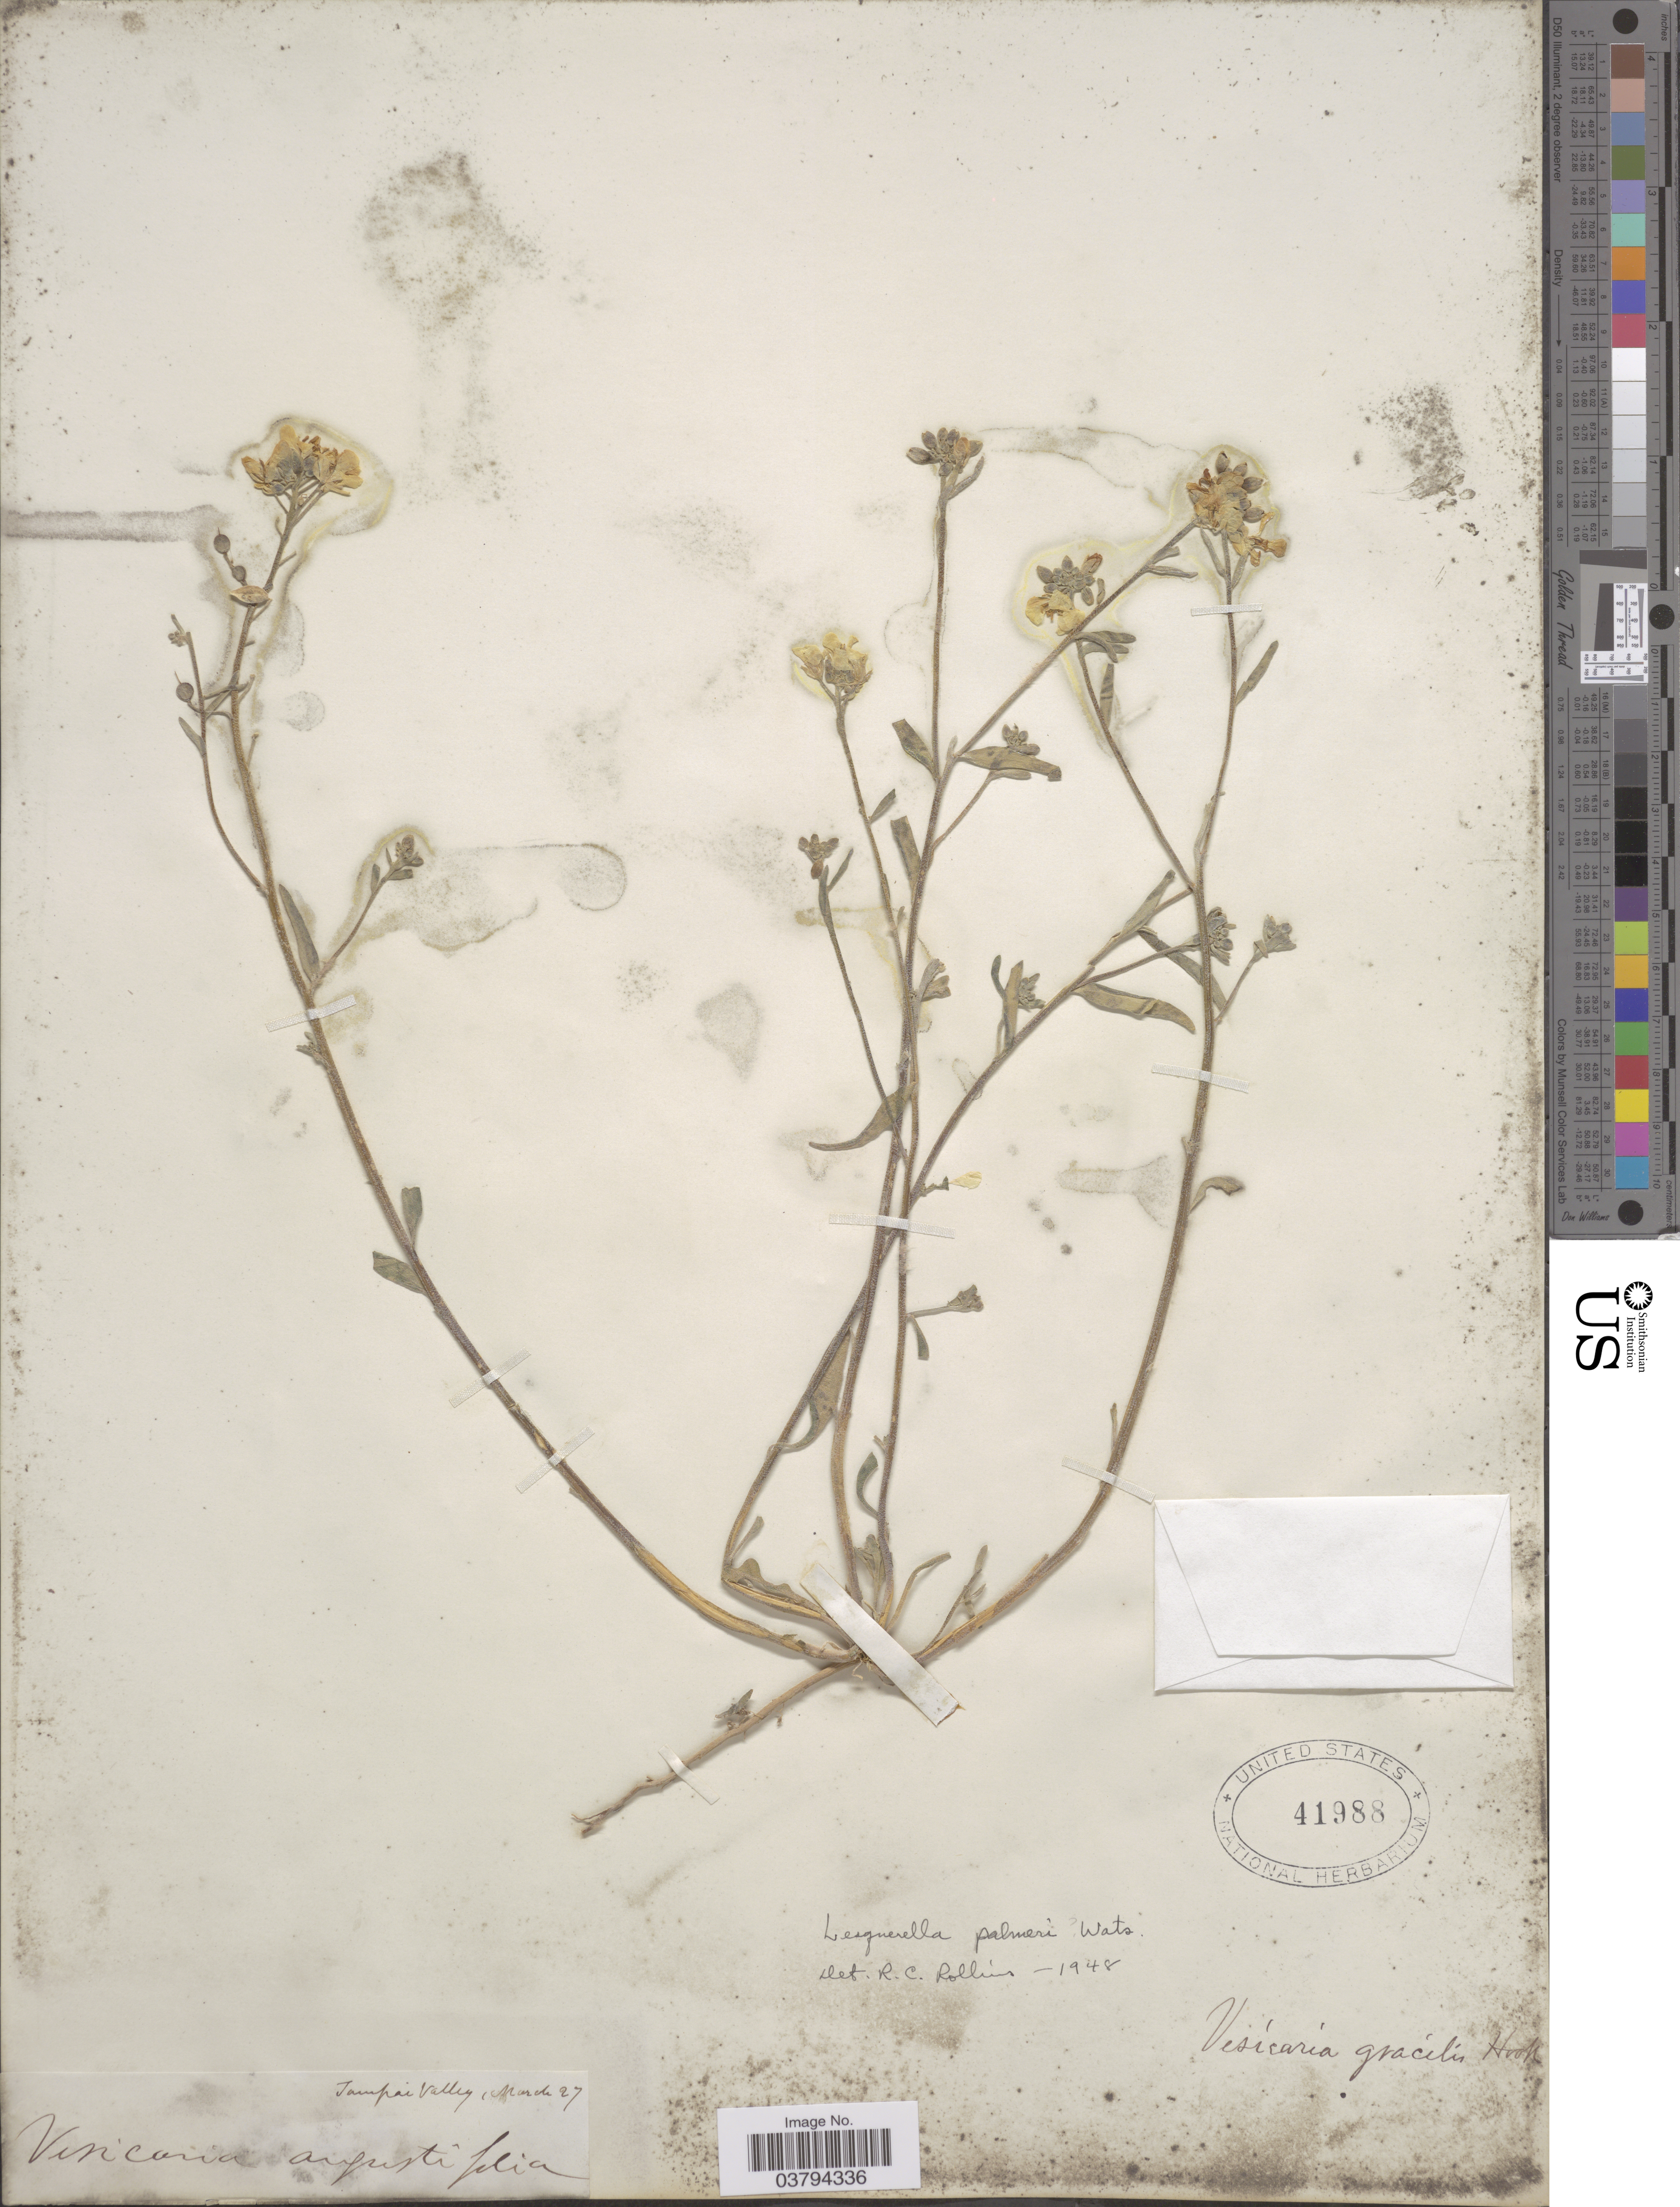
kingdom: Plantae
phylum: Tracheophyta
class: Magnoliopsida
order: Brassicales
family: Brassicaceae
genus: Lesquerella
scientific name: Lesquerella tenella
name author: A. Nelson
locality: Tampai Valley.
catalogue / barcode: US 41988